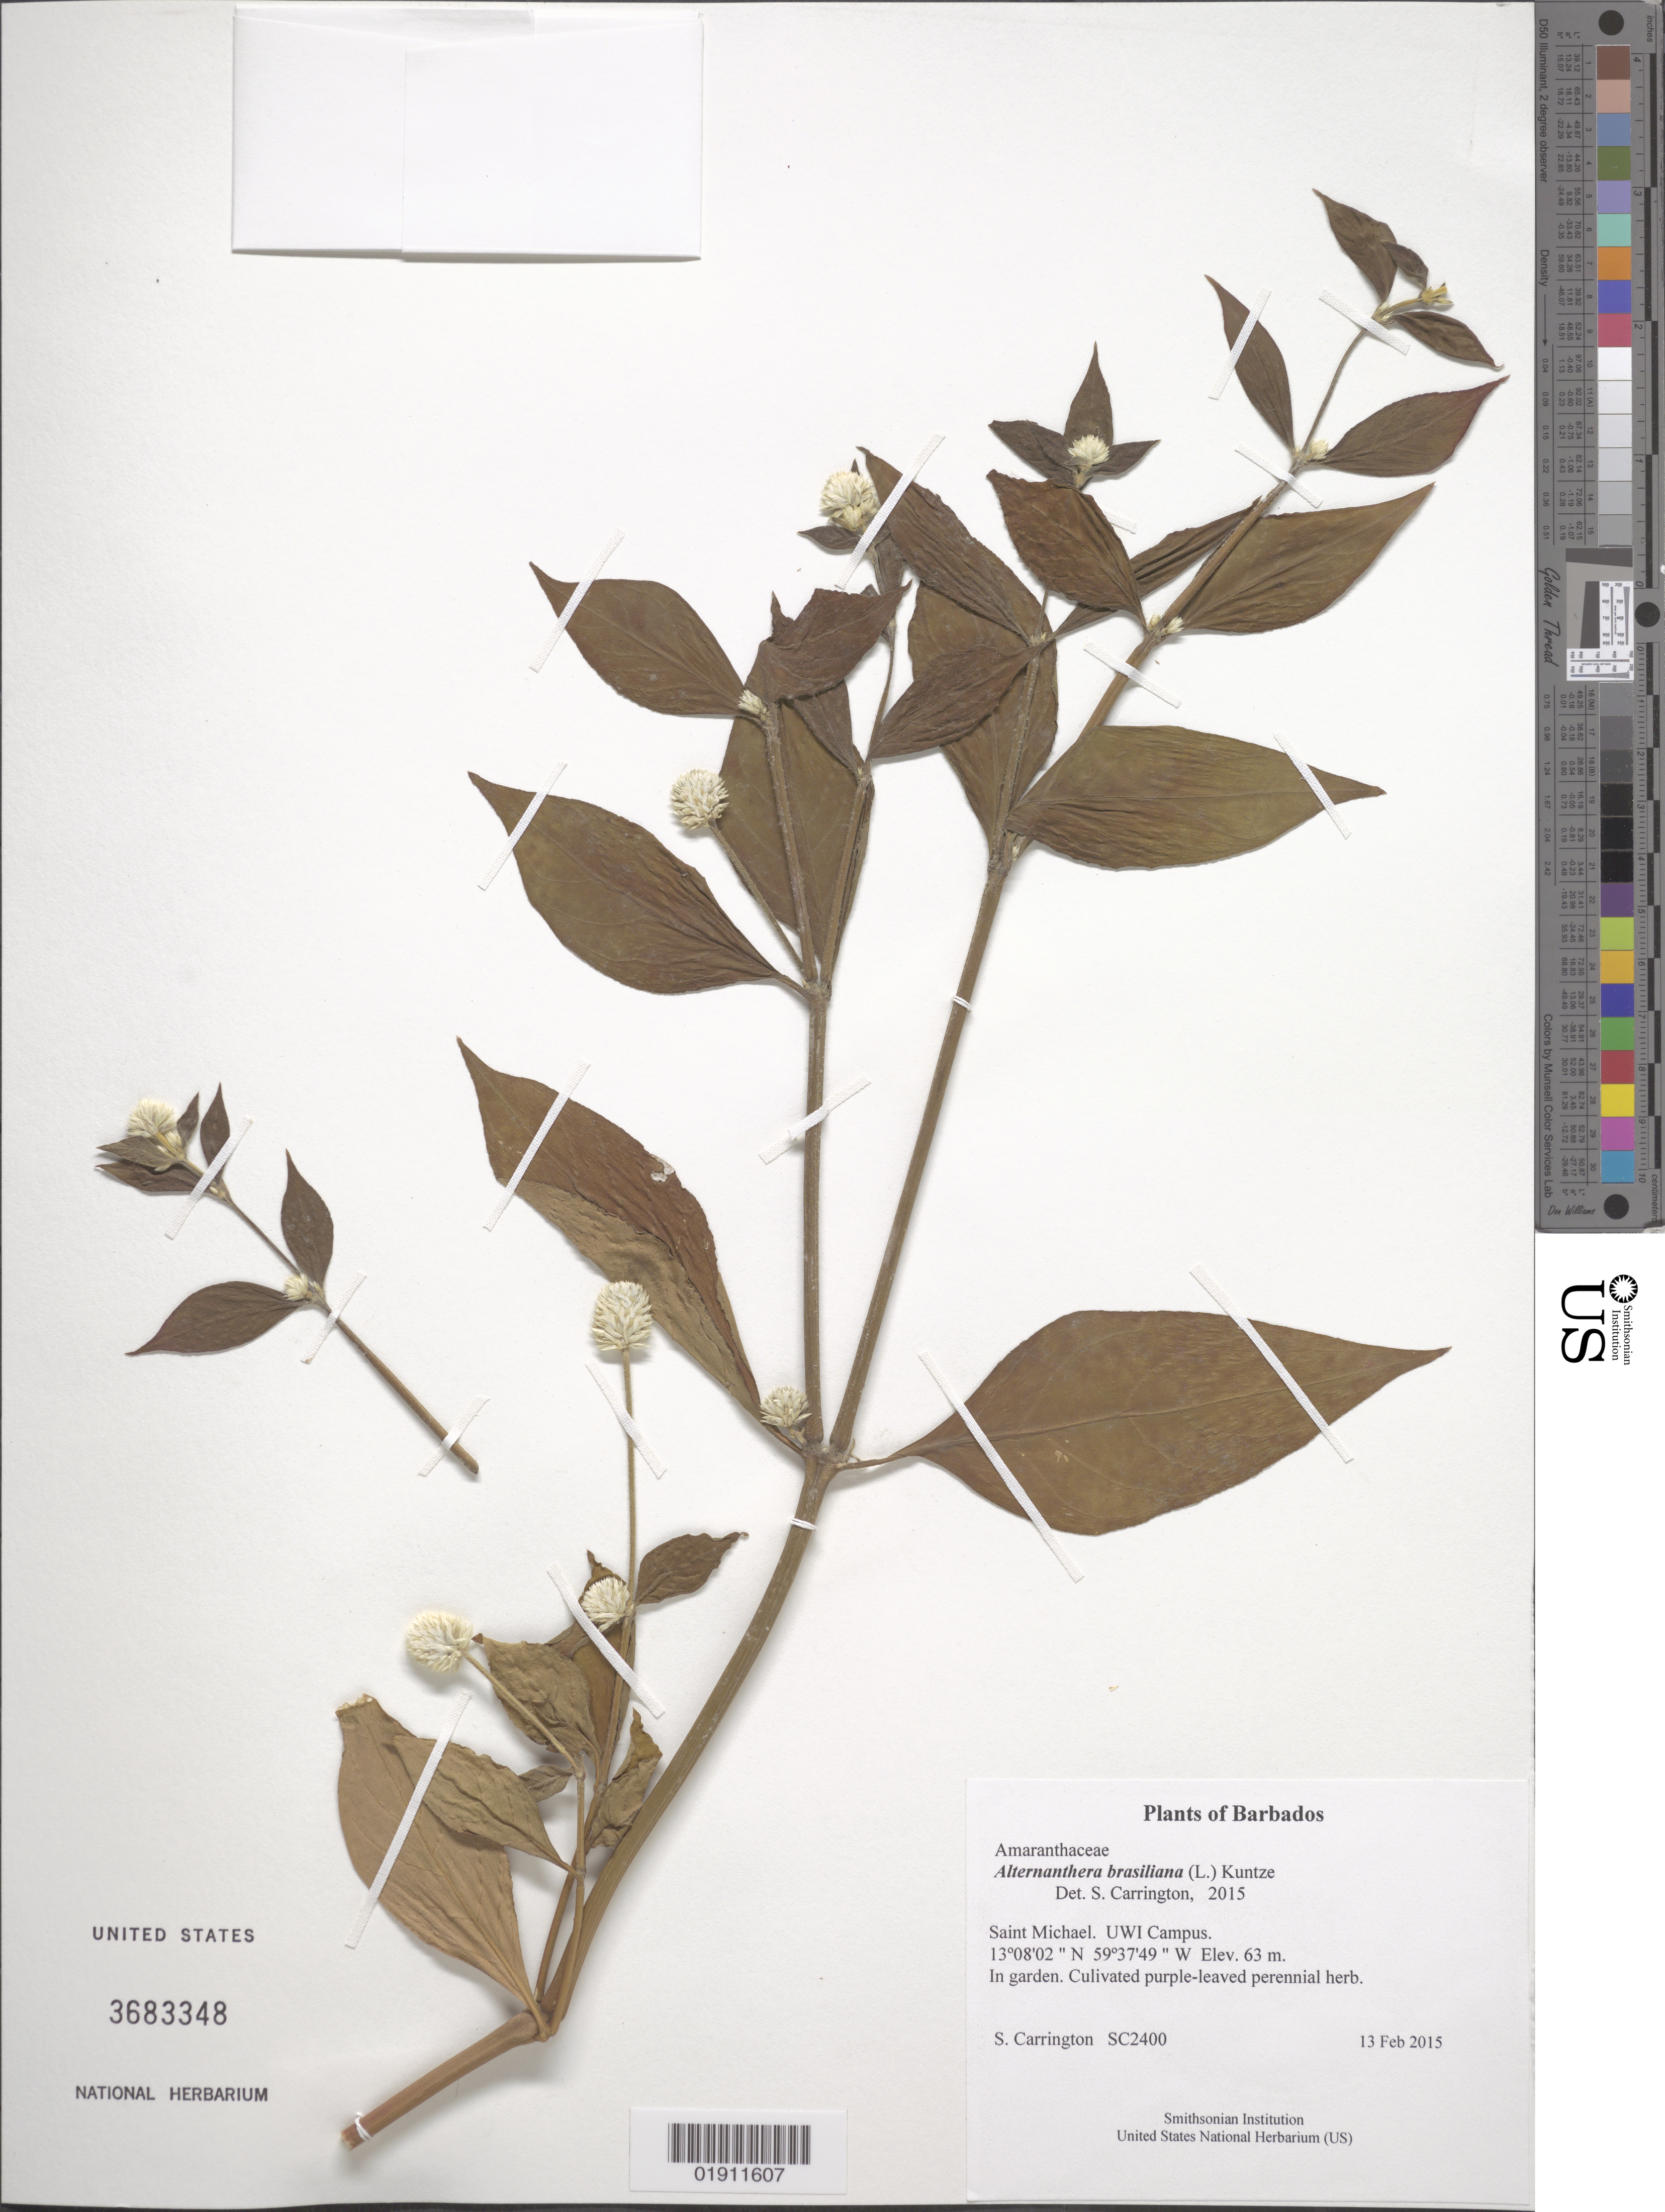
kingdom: Plantae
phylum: Tracheophyta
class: Magnoliopsida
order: Caryophyllales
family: Amaranthaceae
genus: Alternanthera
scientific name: Alternanthera brasiliana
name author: (L.) Kuntze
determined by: Carrington, C. M. S.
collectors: C. M. S. Carrington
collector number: SC2400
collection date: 2015-02-13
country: Barbados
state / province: Saint Michael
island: Barbados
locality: UWI Campus, St Michael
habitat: Garden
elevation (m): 63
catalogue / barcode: US 3683348